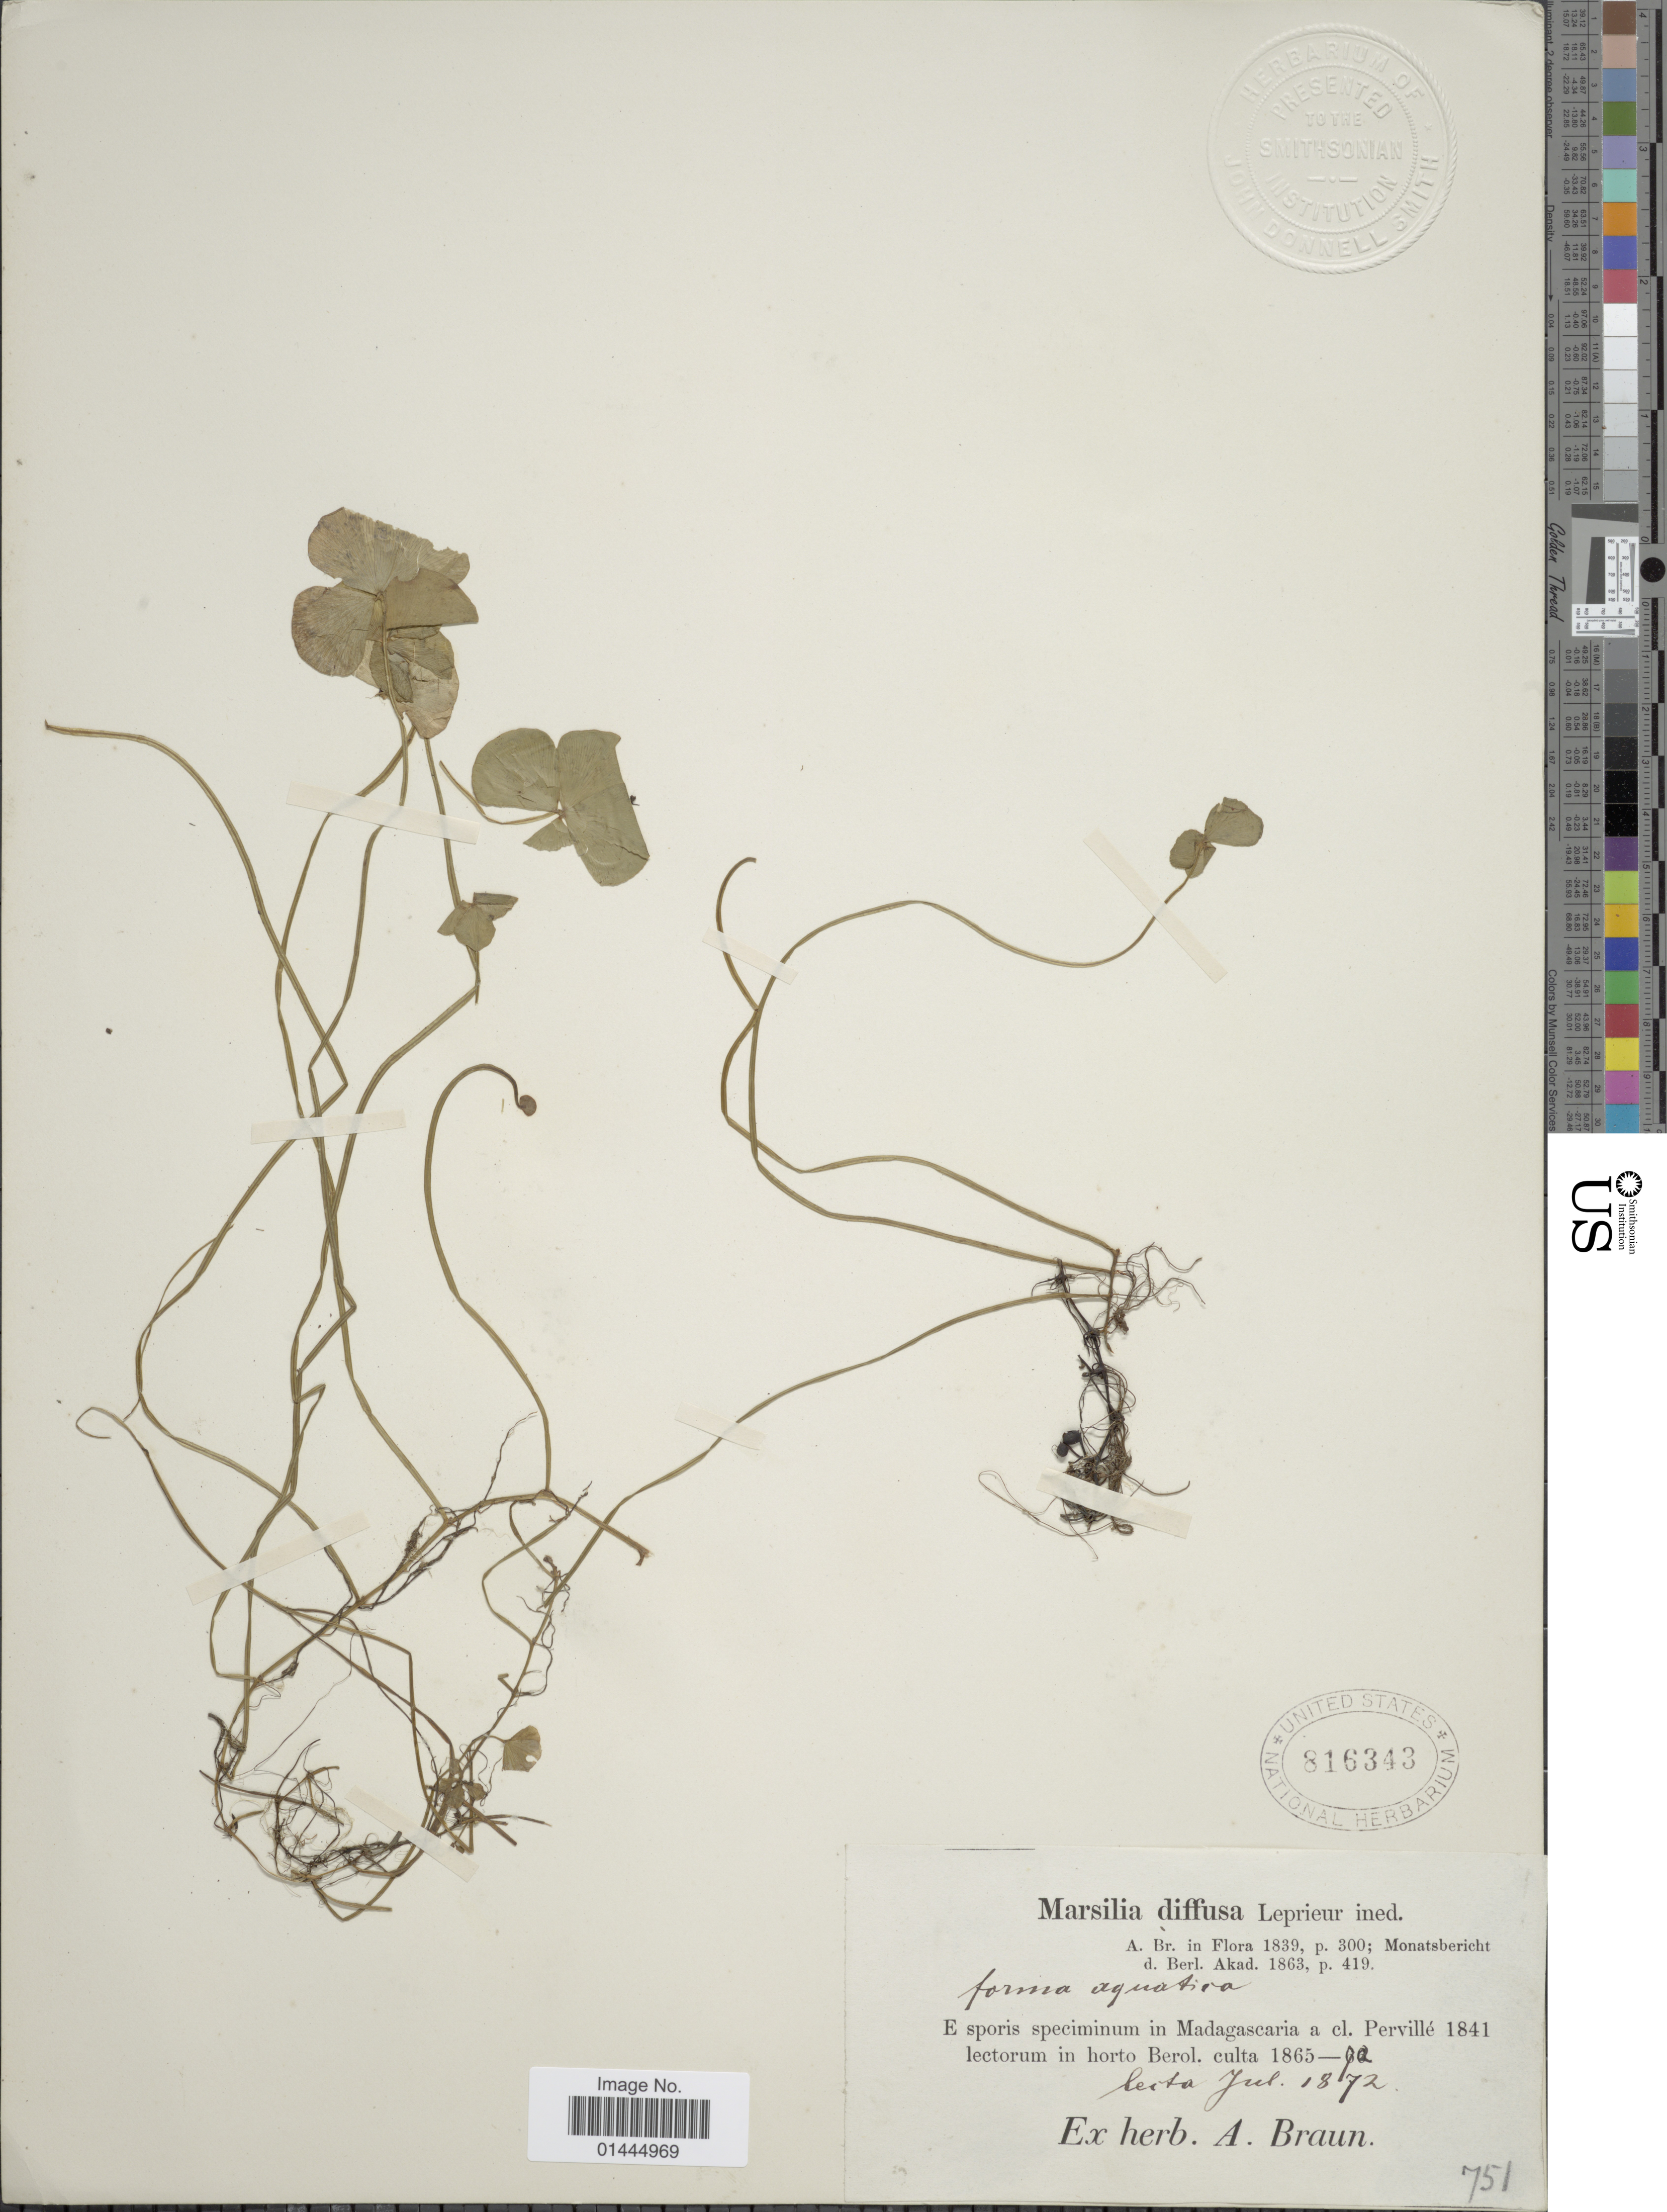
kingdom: Plantae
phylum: Tracheophyta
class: Polypodiopsida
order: Salviniales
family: Marsileaceae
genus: Marsilea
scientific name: Marsilea diffusa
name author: Lepr. ex A. Braun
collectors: ex herb. A. Braun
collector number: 751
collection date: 1872-07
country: Madagascar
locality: E sporis speciminum in Madagascaria a cl. Perville, in horto Berol. culta.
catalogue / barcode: US 816343